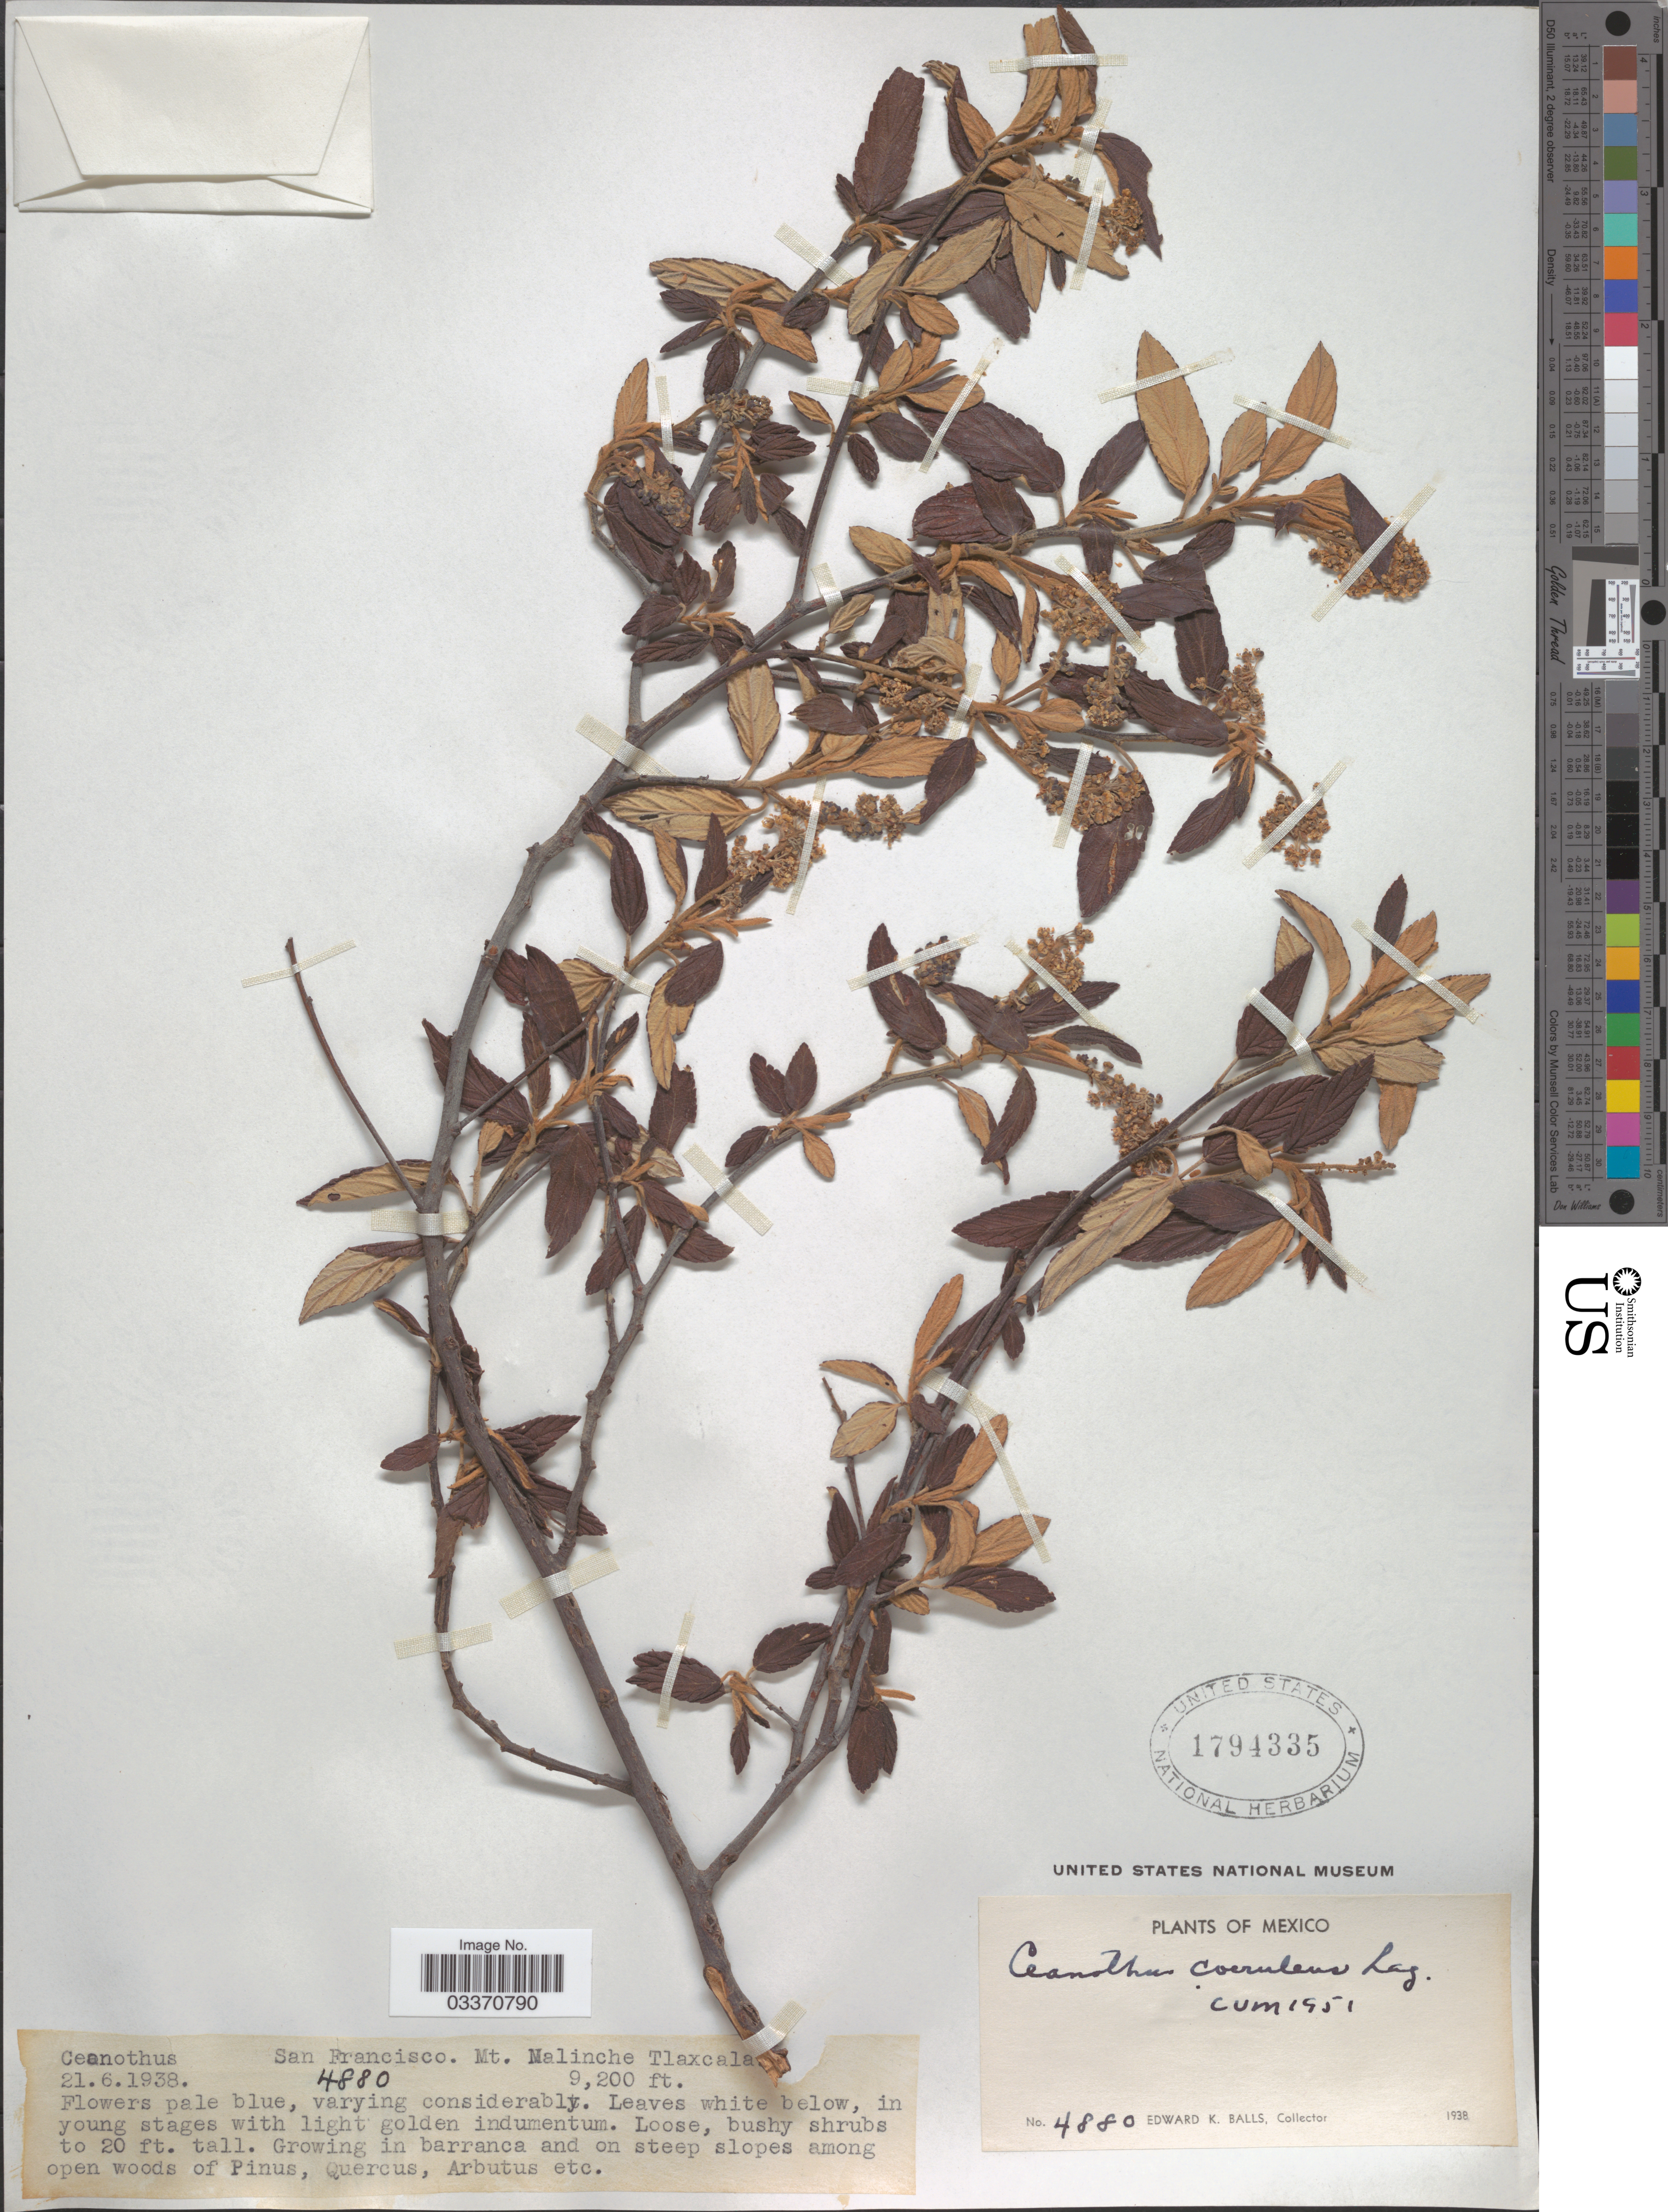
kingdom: Plantae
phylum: Tracheophyta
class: Magnoliopsida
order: Rosales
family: Rhamnaceae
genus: Ceanothus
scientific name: Ceanothus caeruleus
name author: Lag.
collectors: E. K. Balls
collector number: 4880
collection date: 1938-06-21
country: Mexico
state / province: Tlaxcala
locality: San Francisco. Mt. Nalinche Tlaxcala.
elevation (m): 2804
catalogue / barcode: US 1794335